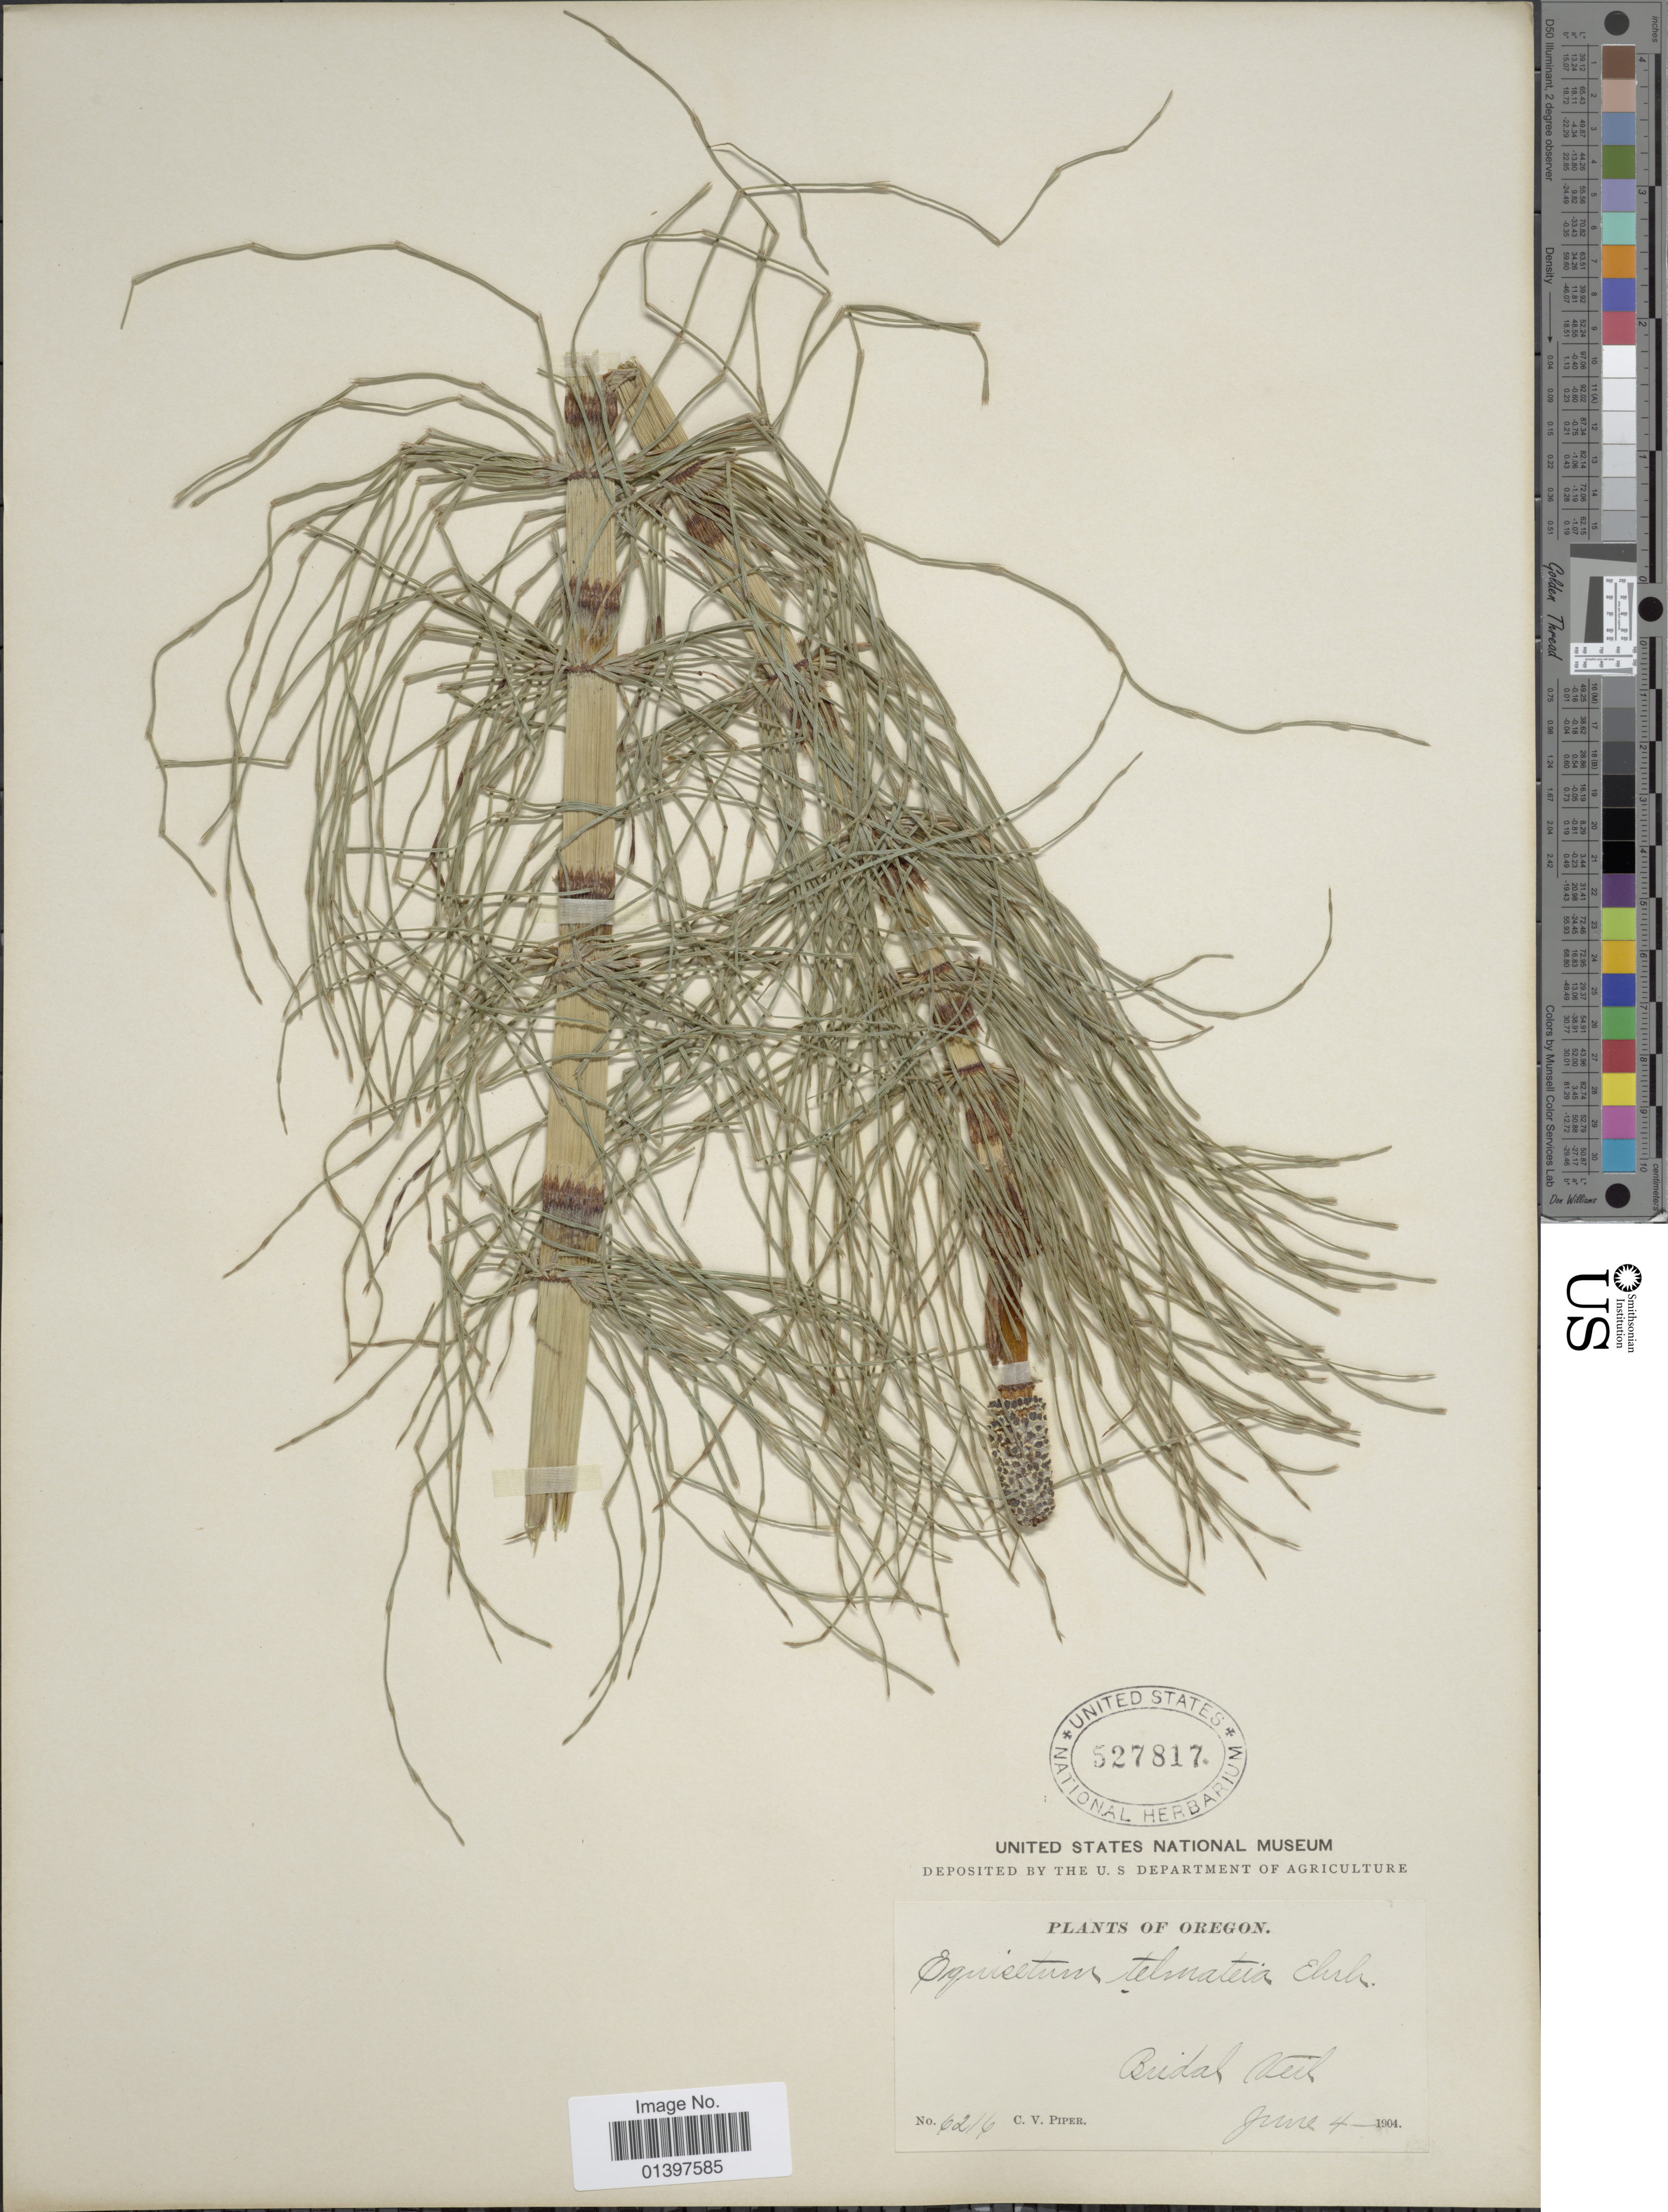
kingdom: Plantae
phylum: Tracheophyta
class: Polypodiopsida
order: Equisetales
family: Equisetaceae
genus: Equisetum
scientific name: Equisetum telmateia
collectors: C. V. Piper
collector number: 6216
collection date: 1904-06-04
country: United States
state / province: Oregon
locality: Bridal Veil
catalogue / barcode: US 527817